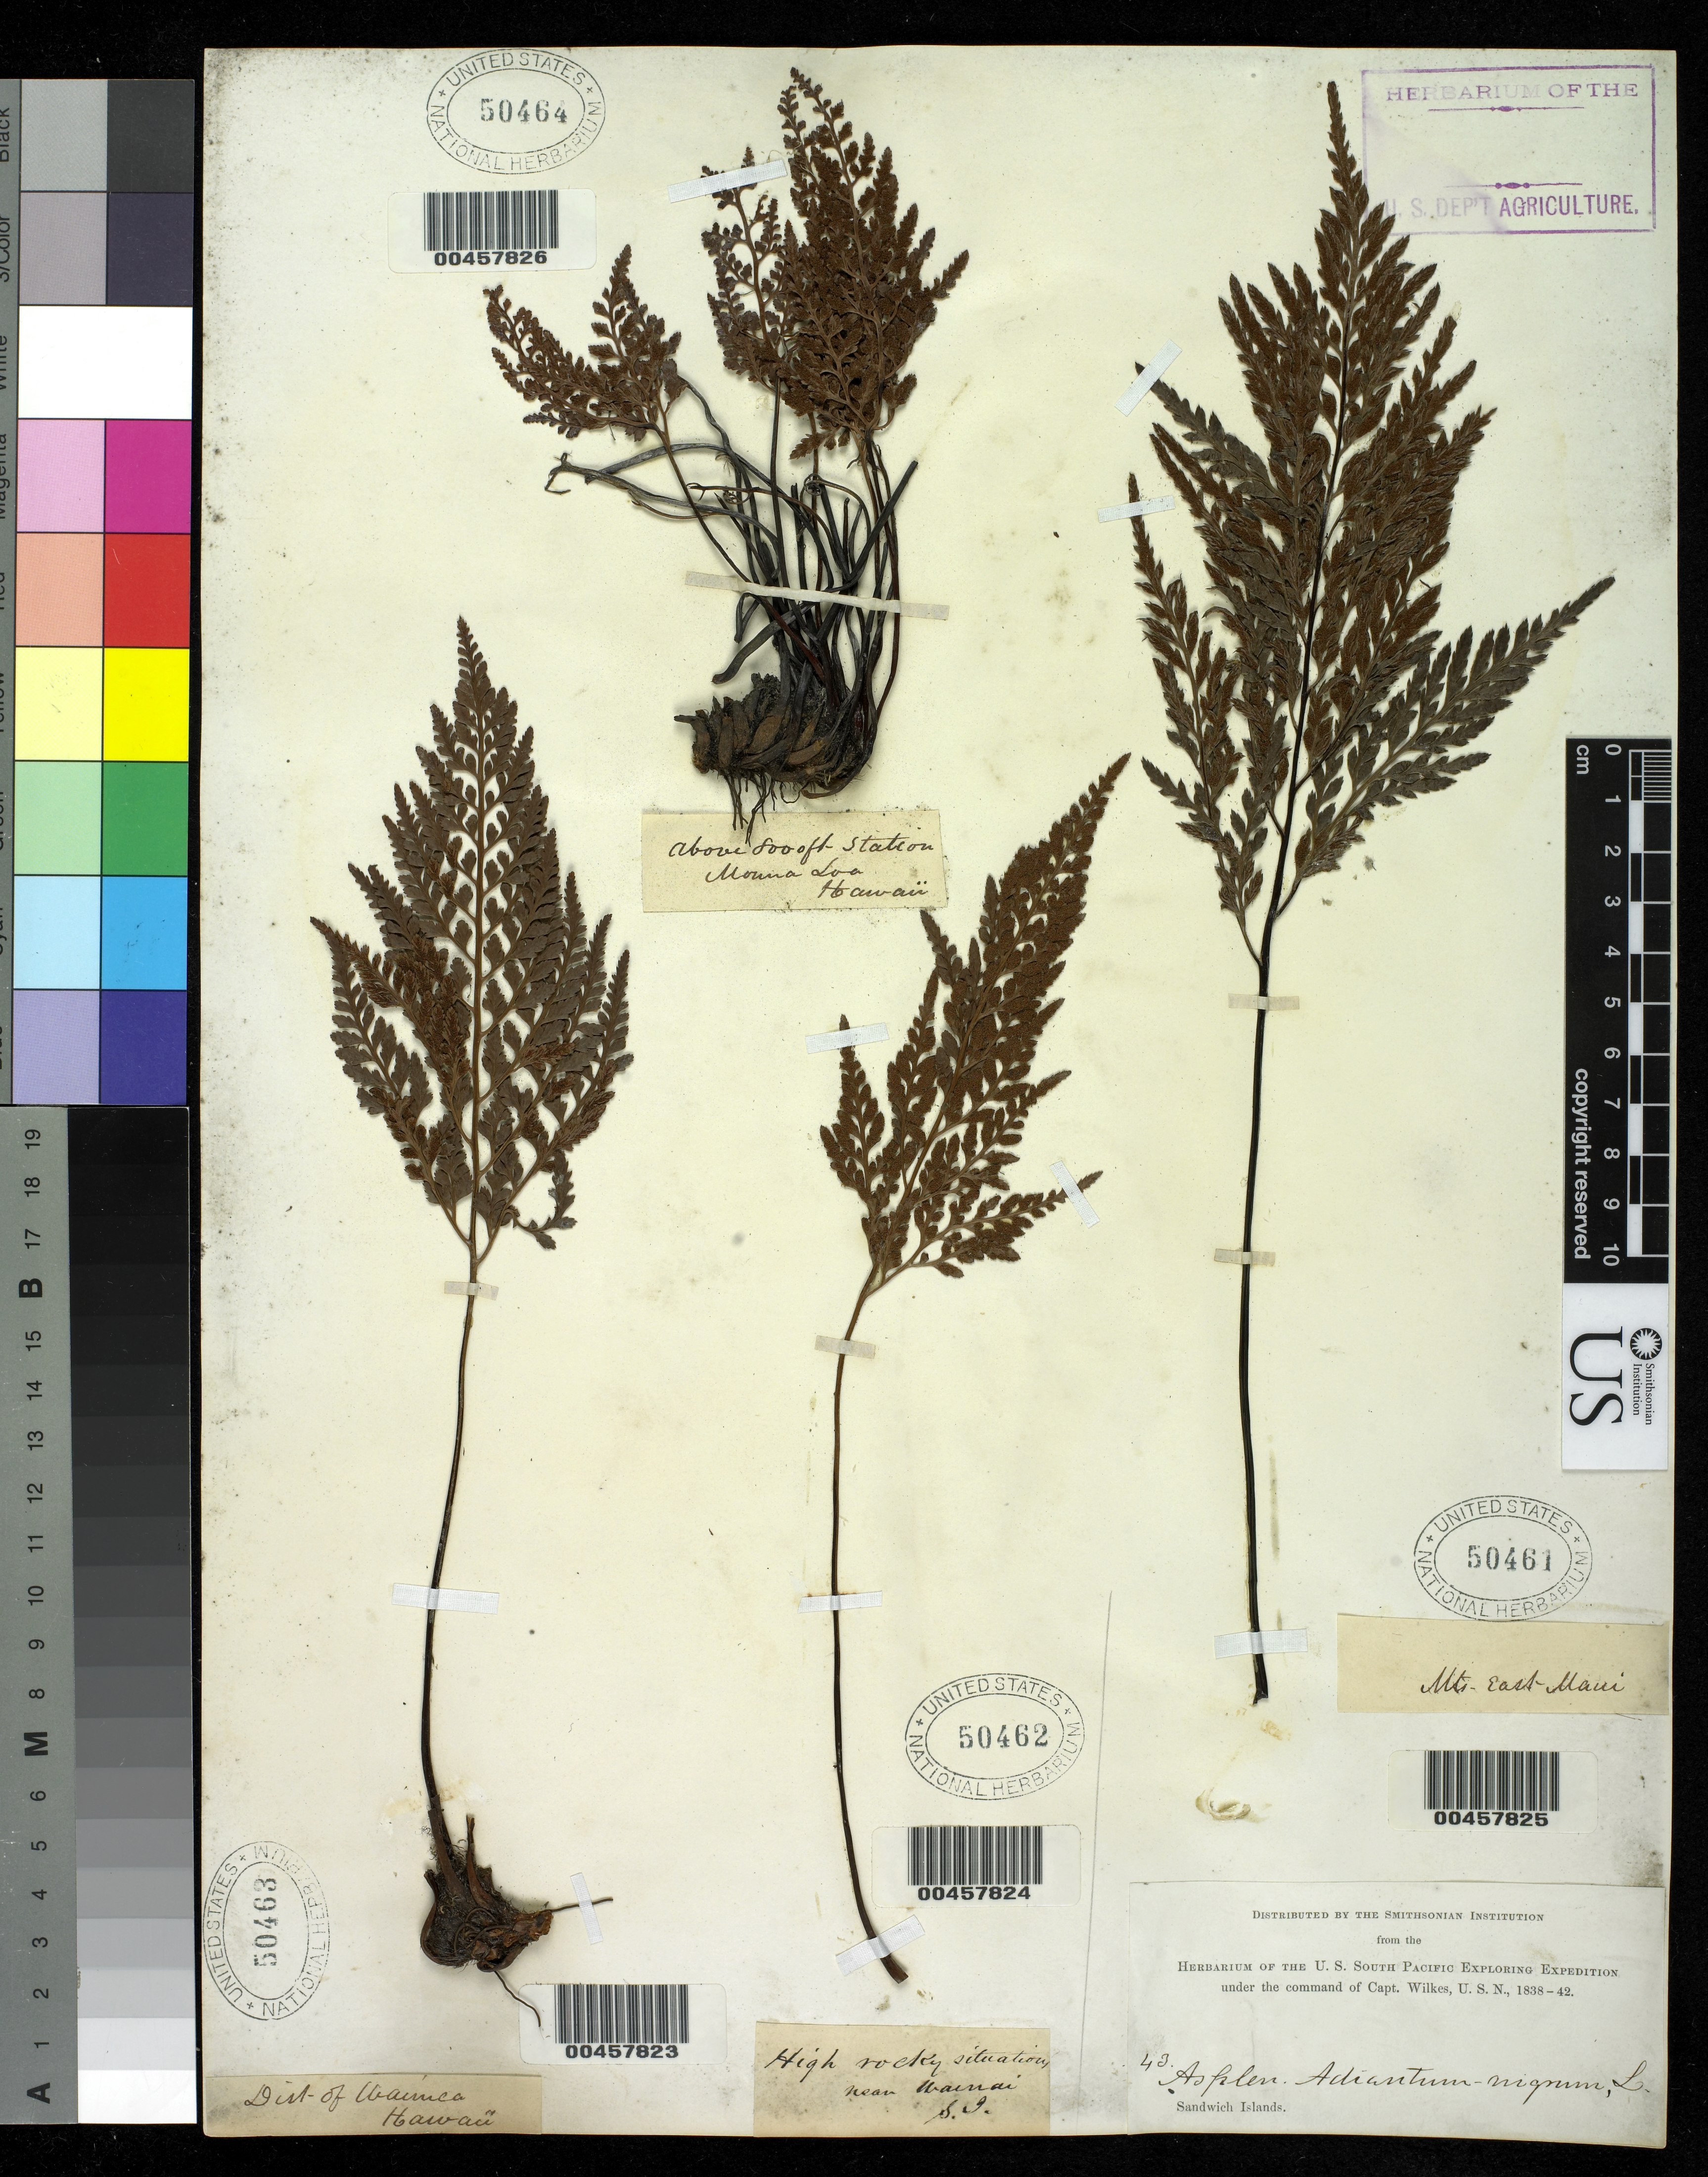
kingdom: Plantae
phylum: Tracheophyta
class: Polypodiopsida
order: Polypodiales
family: Aspleniaceae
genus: Asplenium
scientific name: Asplenium adiantum-nigrum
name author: L.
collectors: Wilkes Explor. Exped.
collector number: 43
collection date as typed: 1838 to -- --- 1842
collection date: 1838/1842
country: United States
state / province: Hawaii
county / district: Hawaii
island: Hawaii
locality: Sandwich Islands, near Wainai, S.I.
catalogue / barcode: US 50462